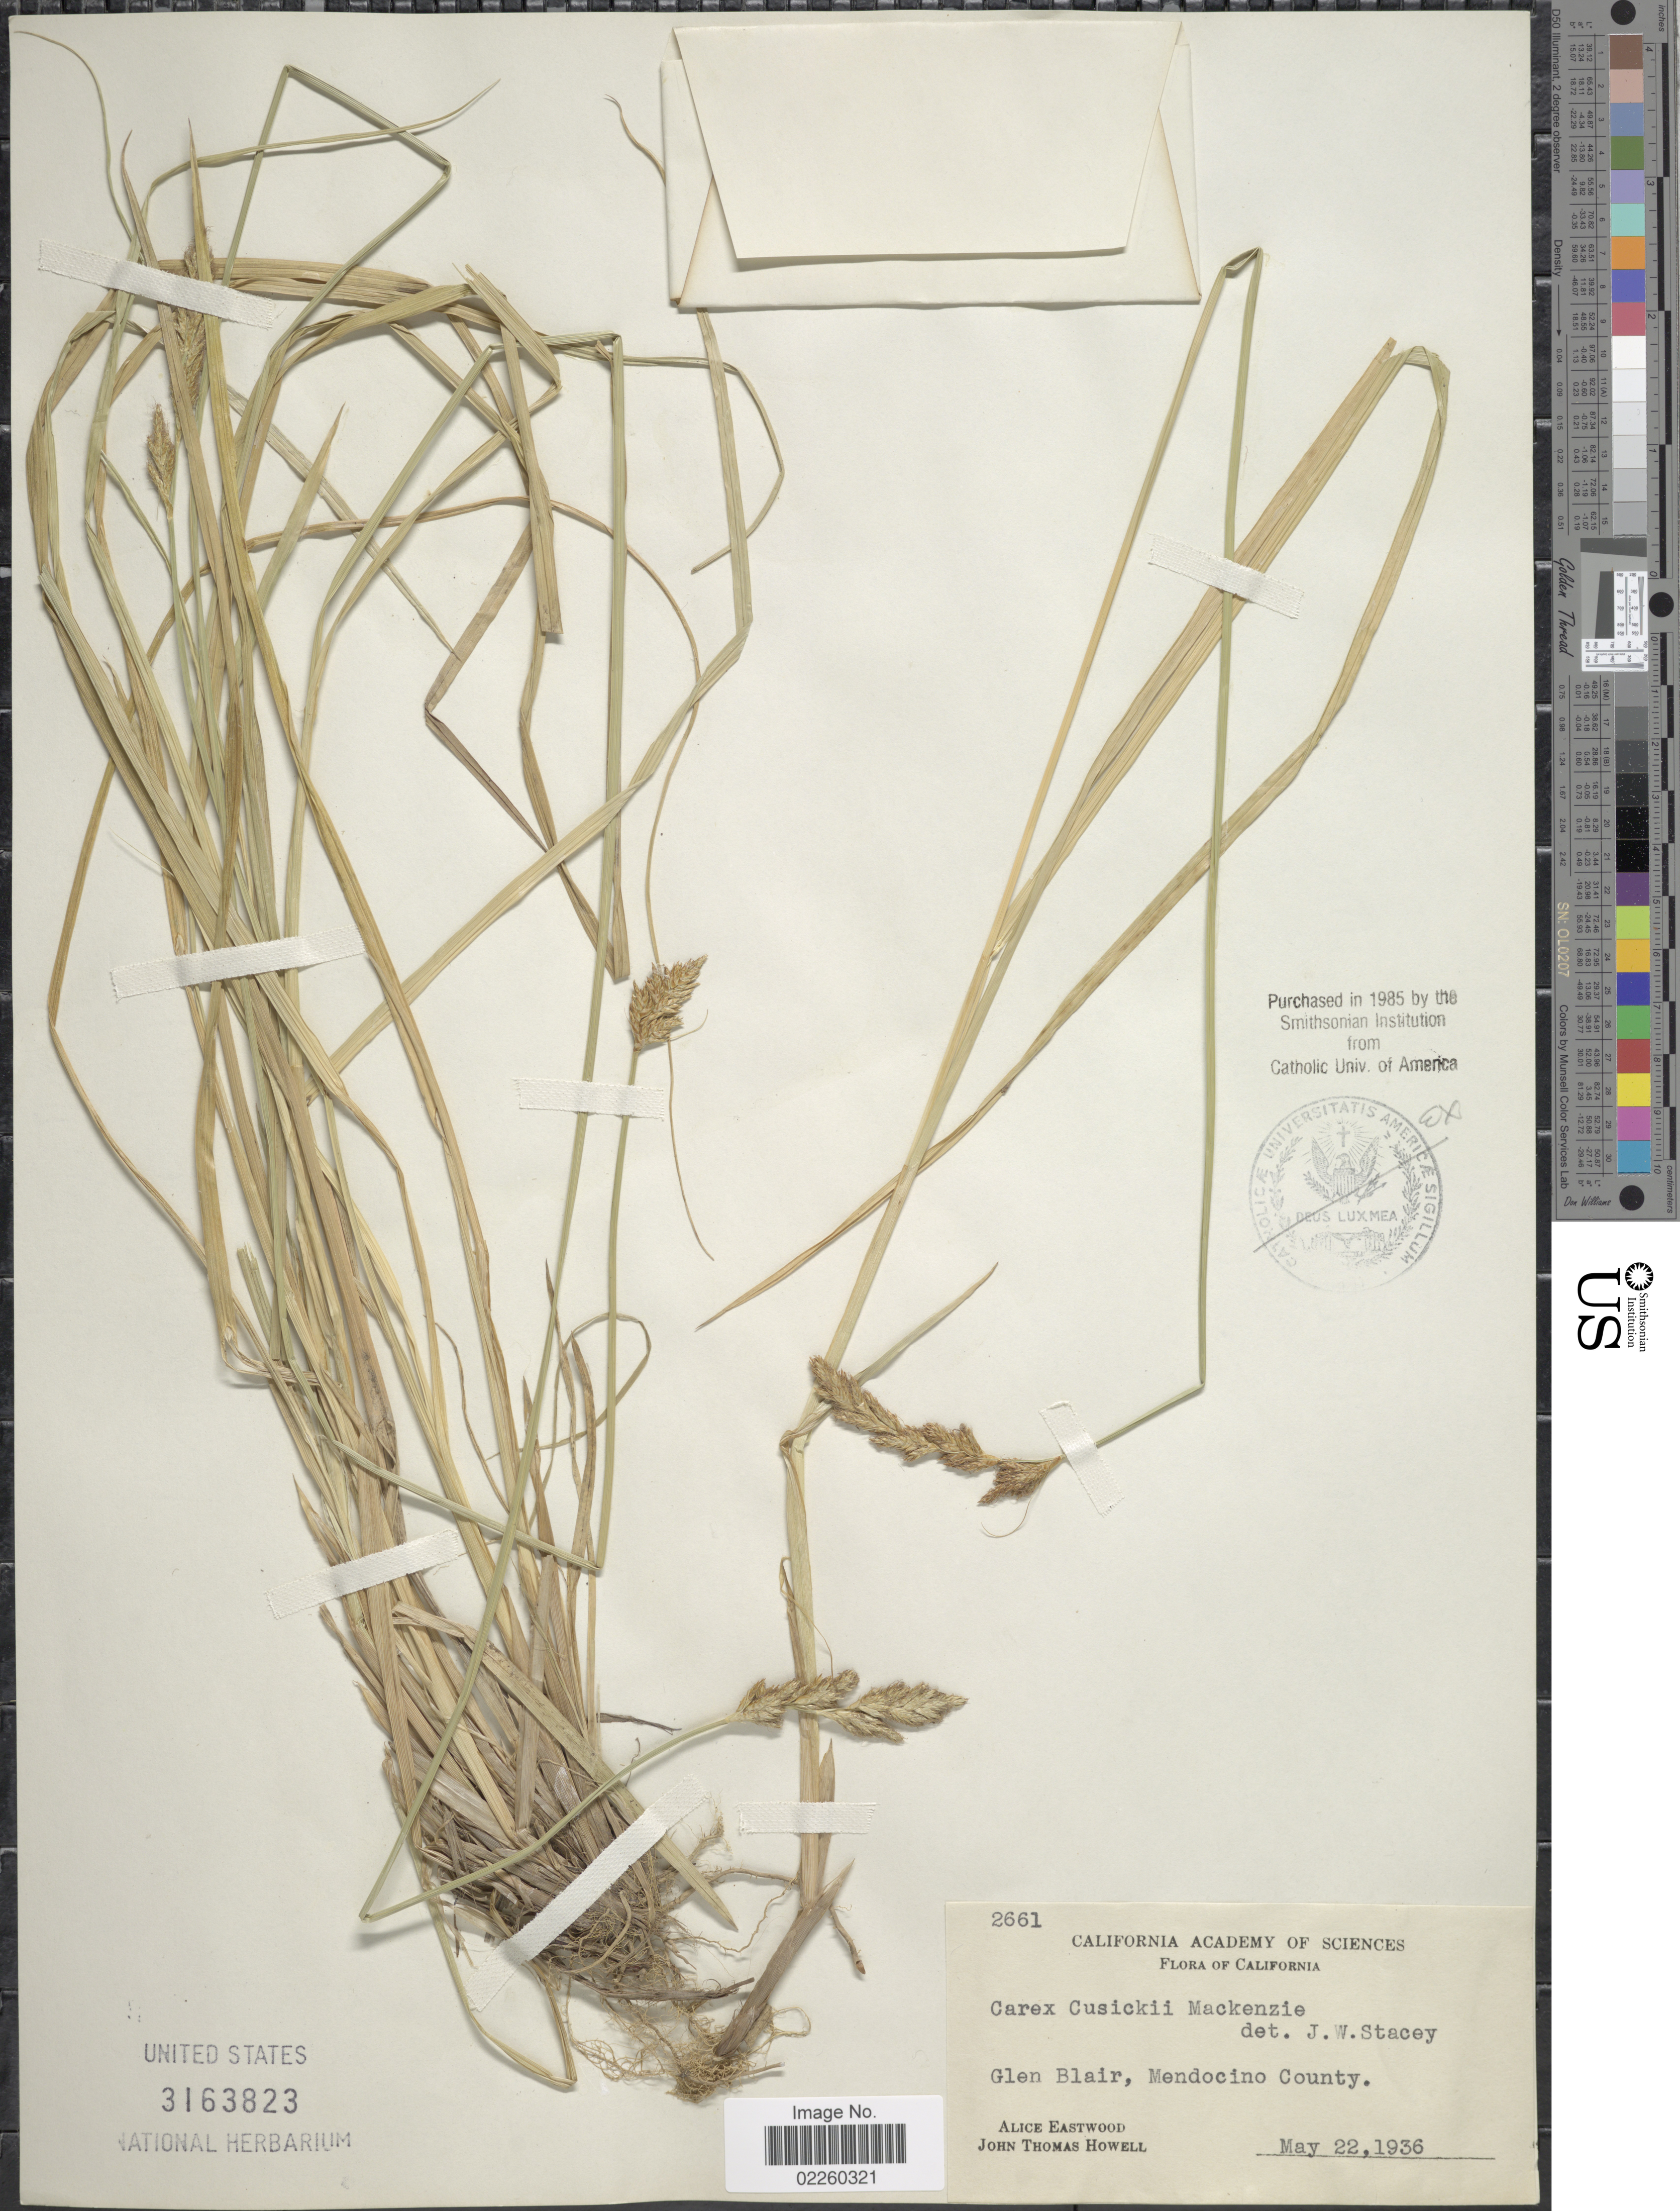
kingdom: Plantae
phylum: Tracheophyta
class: Liliopsida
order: Poales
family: Cyperaceae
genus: Carex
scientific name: Carex cusickii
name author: Mack.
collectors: A. Eastwood & J. T. Howell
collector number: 2661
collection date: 1936-05-22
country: United States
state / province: California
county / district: Mendocino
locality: Glen Blair, Mendocino County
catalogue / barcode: US 3163823